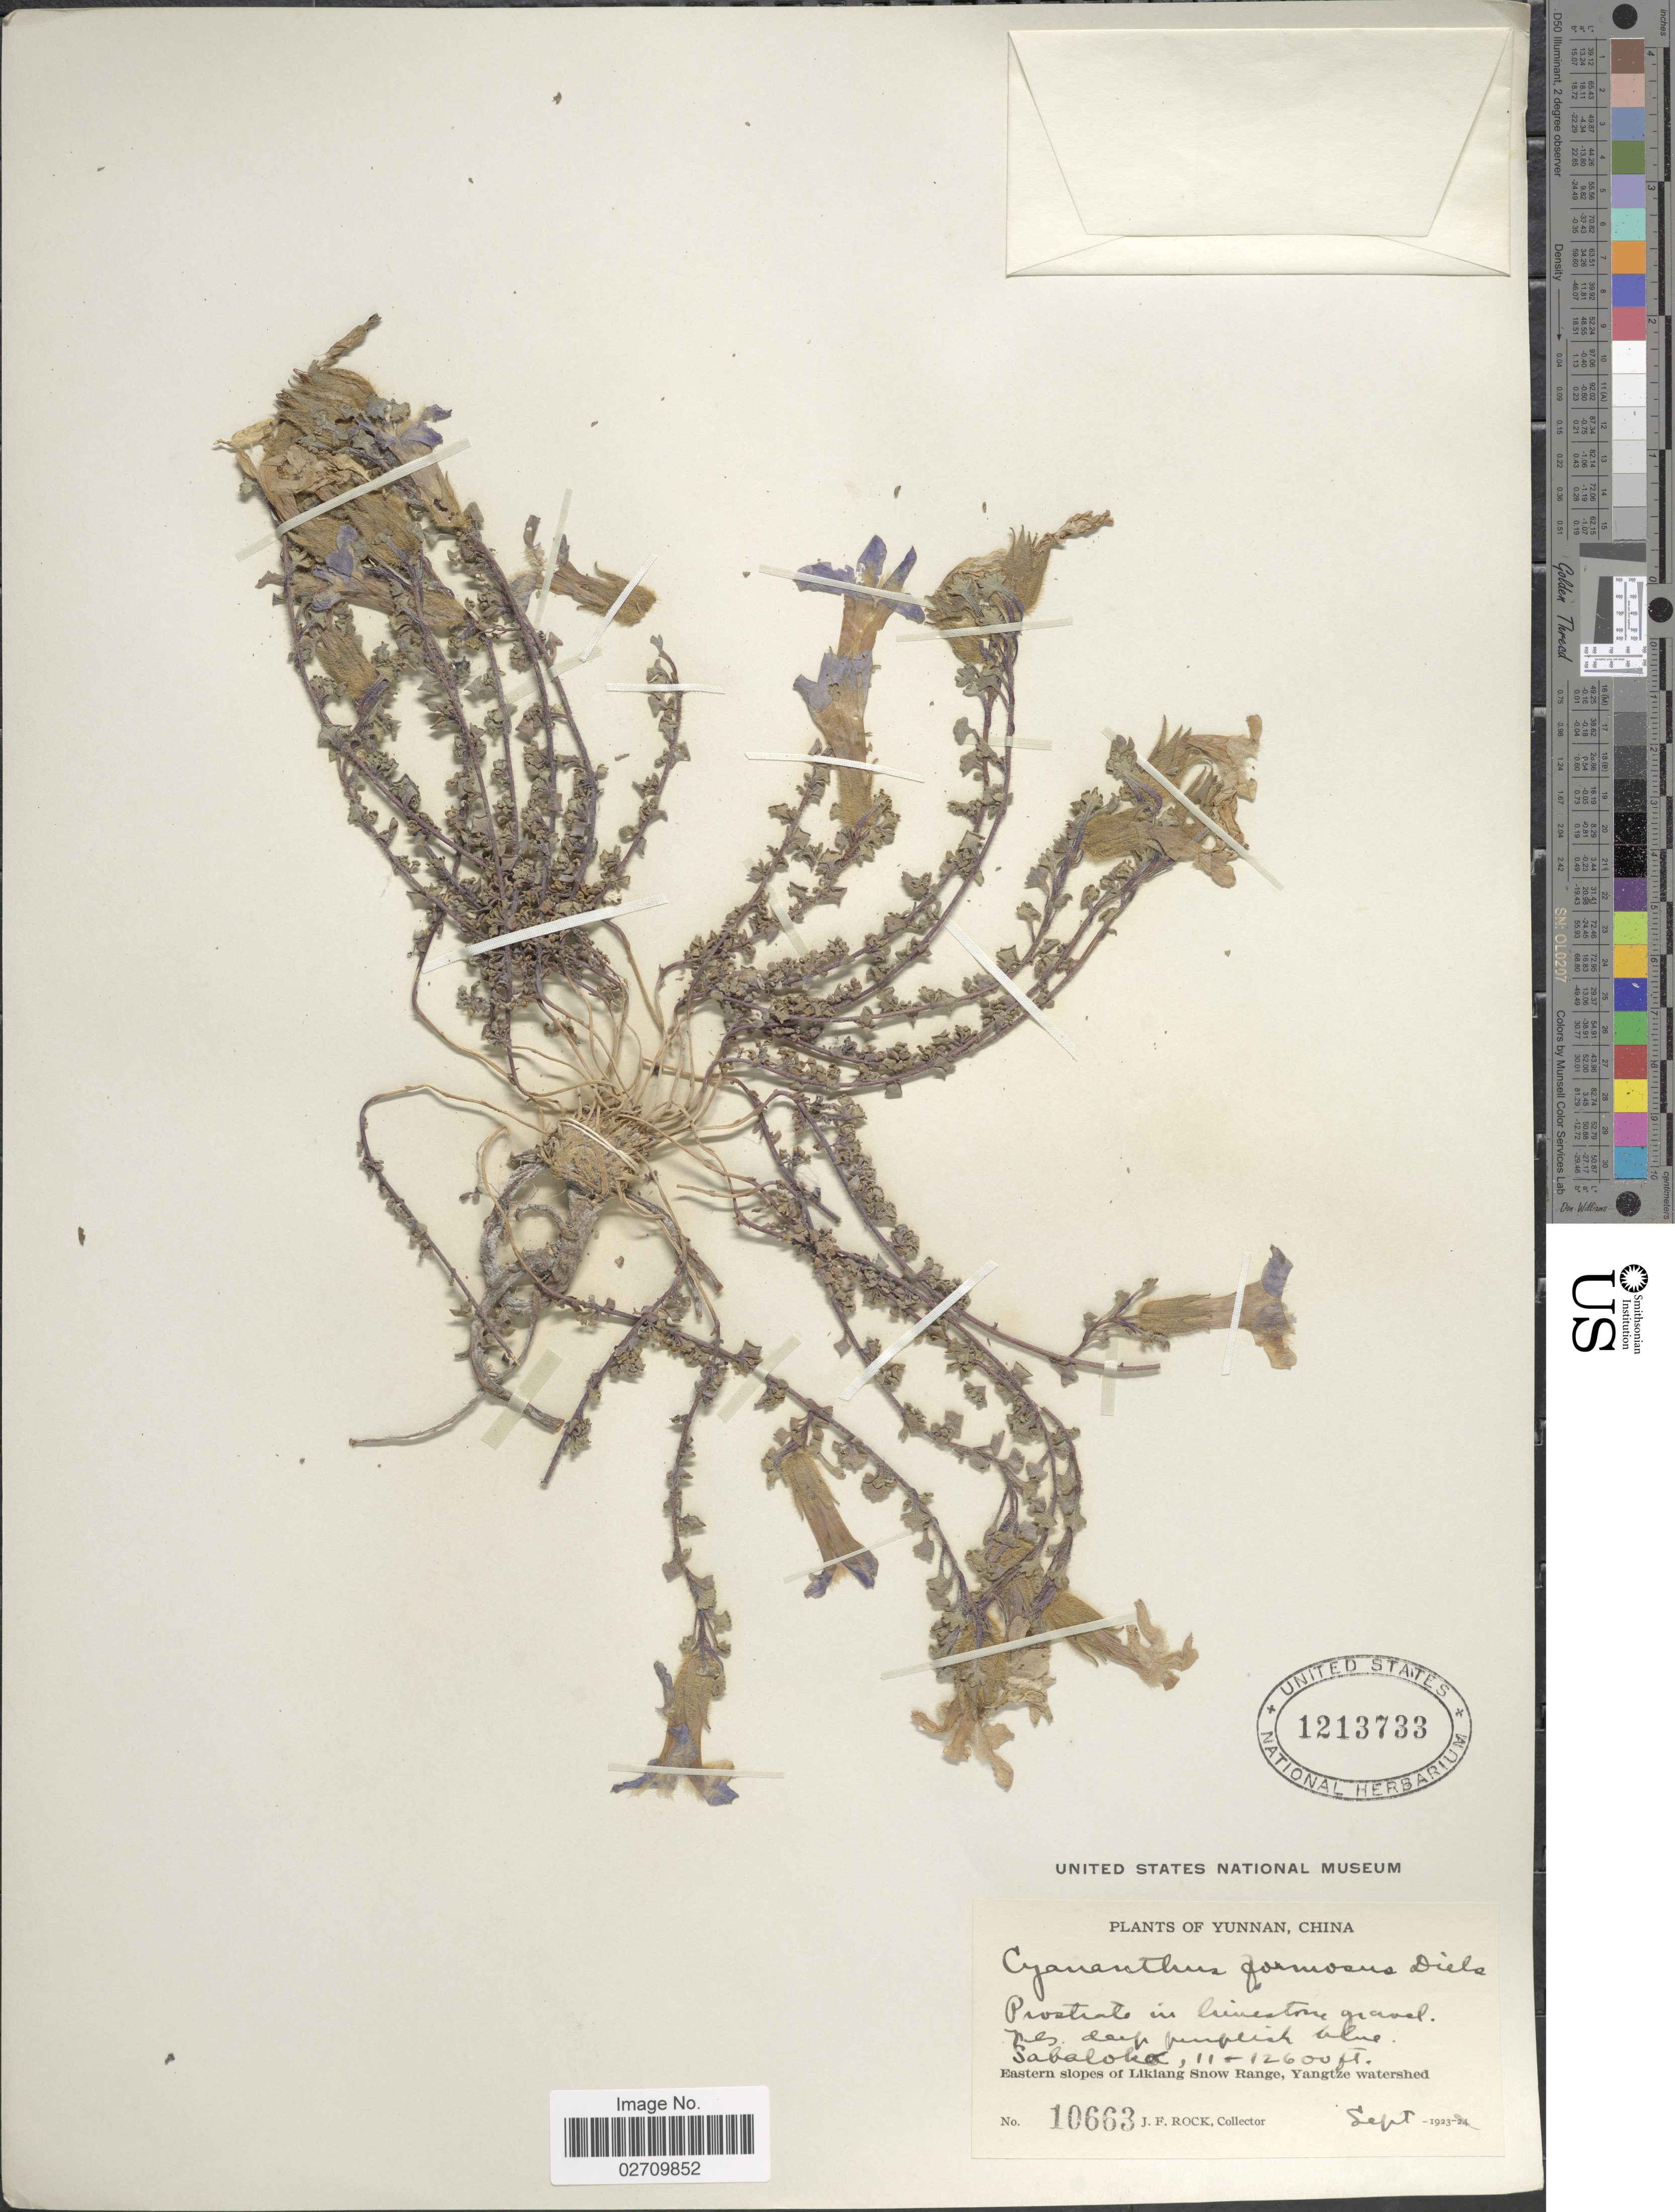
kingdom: Plantae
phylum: Tracheophyta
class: Magnoliopsida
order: Asterales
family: Campanulaceae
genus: Cyananthus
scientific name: Cyananthus formosus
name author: Diels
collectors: J. F. Rock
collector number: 10663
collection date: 1923-09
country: China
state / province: Yunnan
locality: Sabaloko, Eastern slopes of Likiang Snow Range, Yangtze watershed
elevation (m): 3353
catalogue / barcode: US 1213733